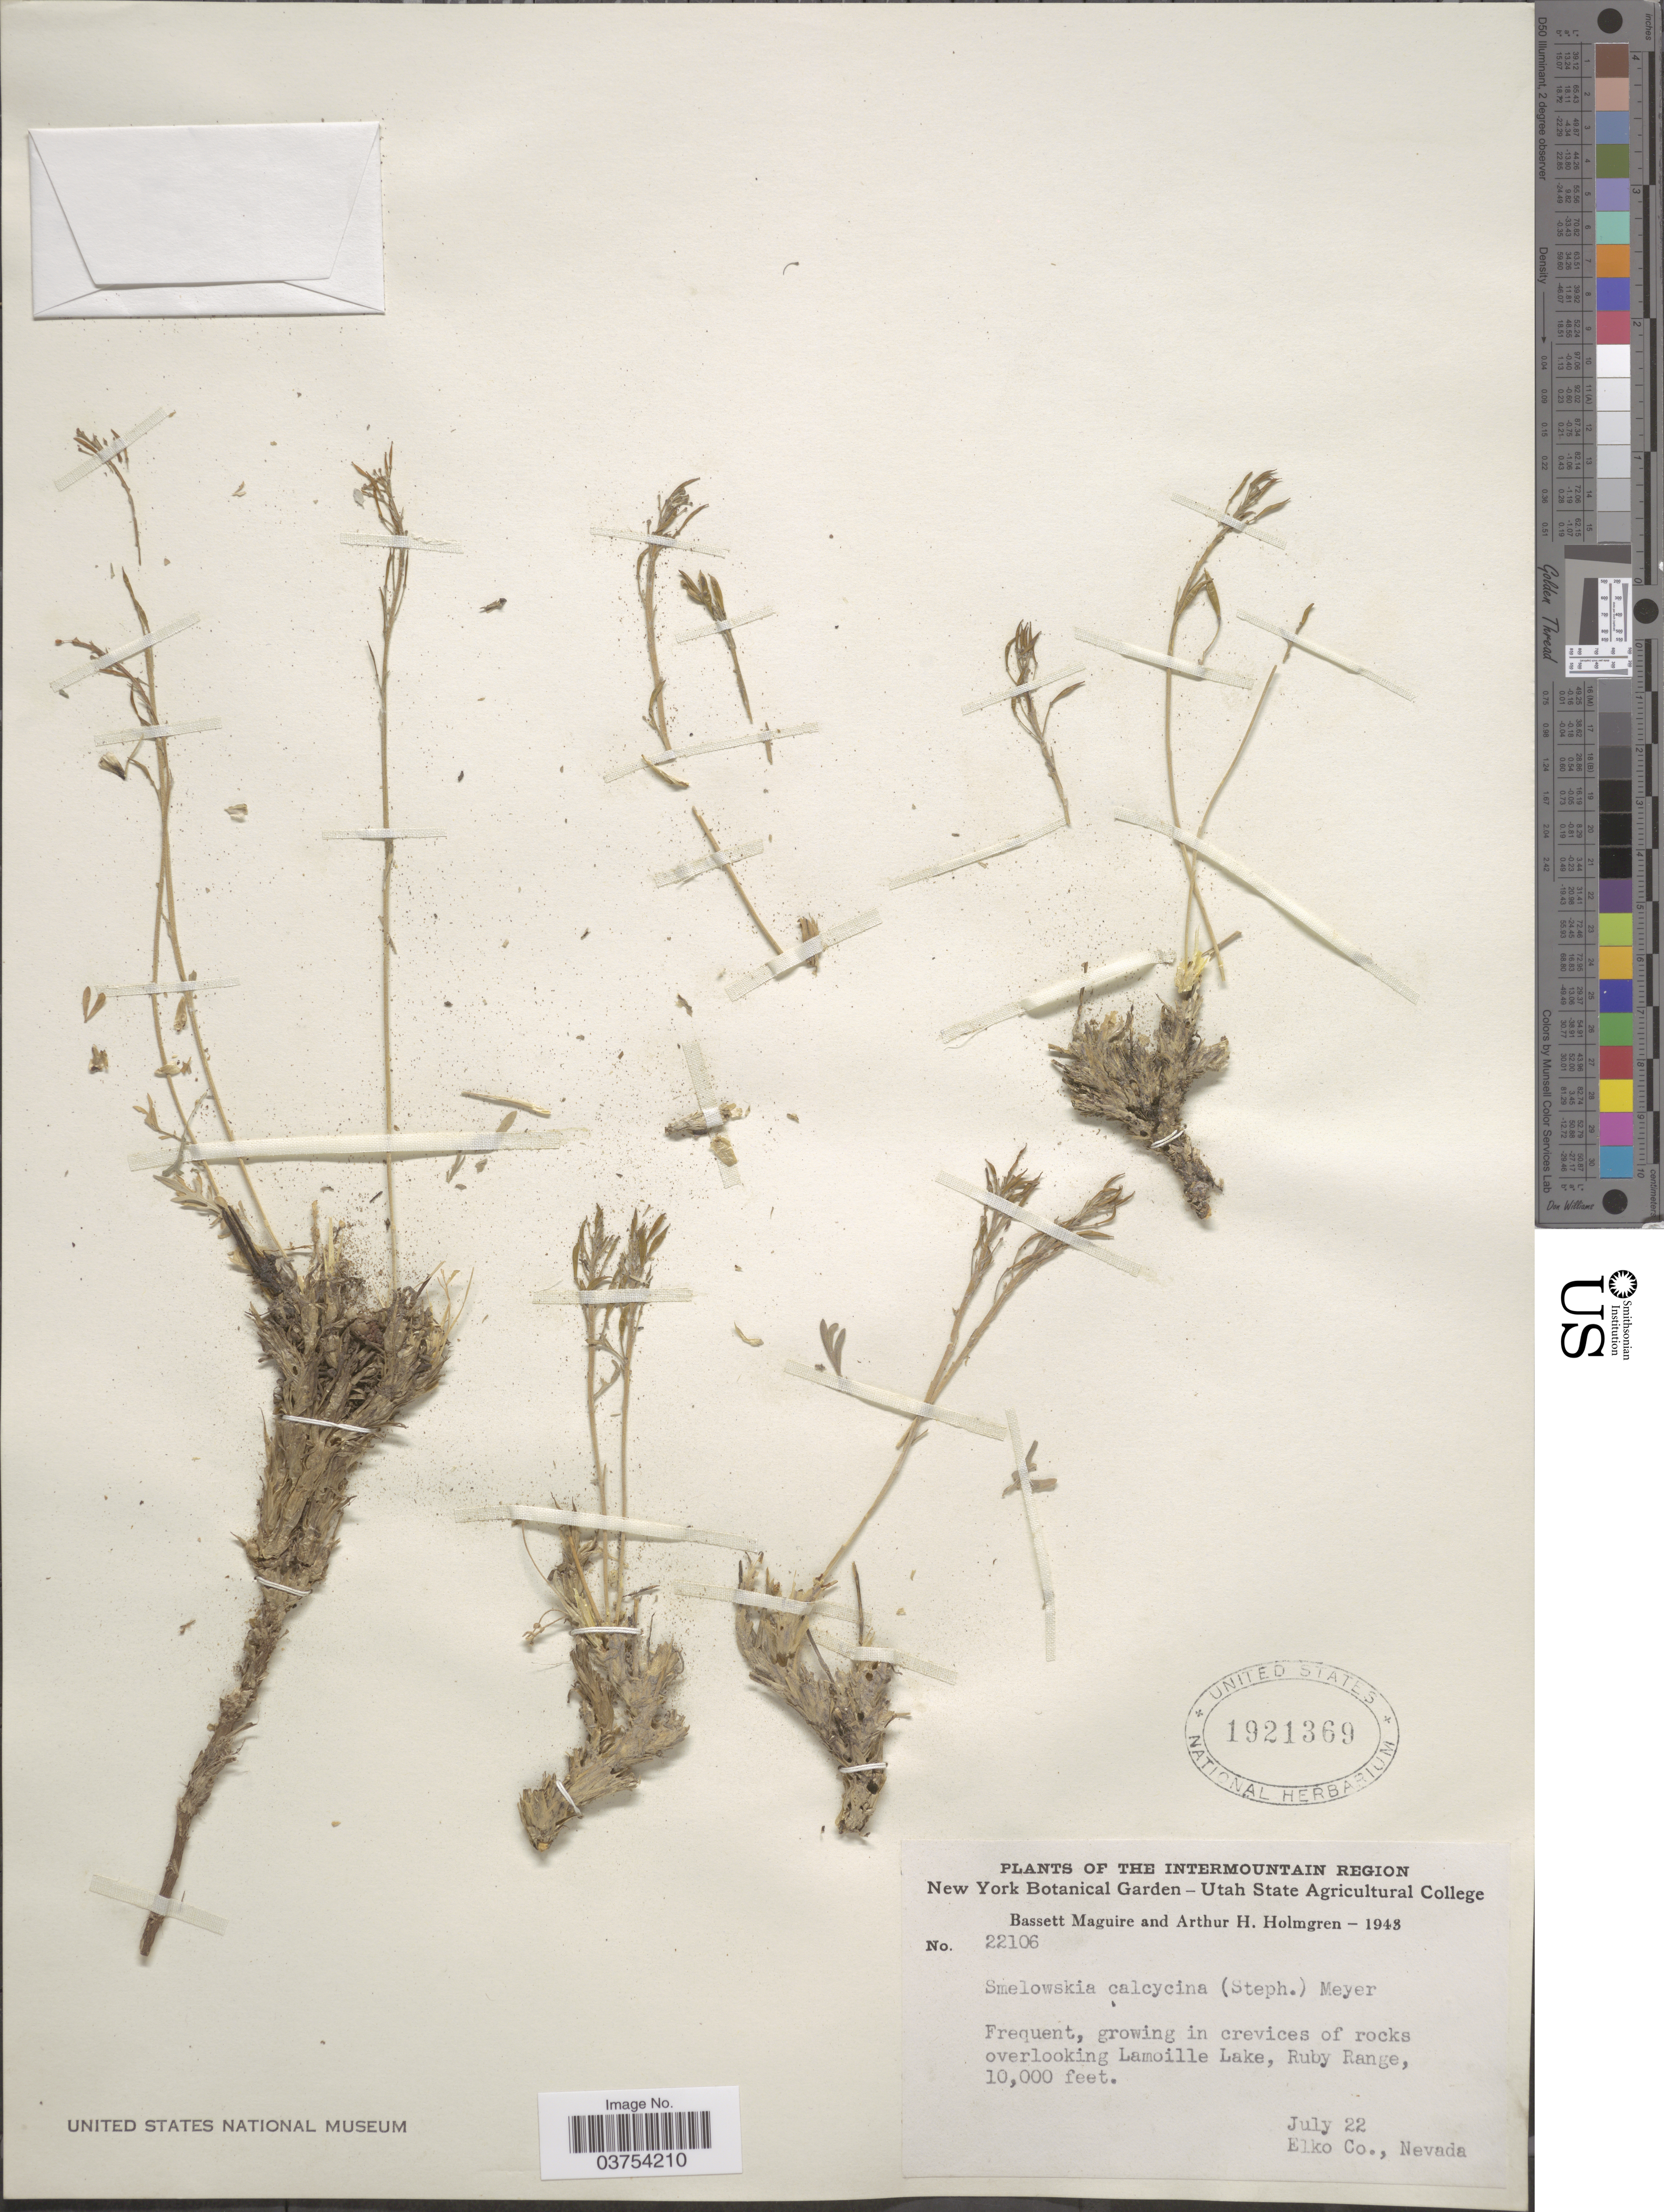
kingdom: Plantae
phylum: Tracheophyta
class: Magnoliopsida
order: Brassicales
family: Brassicaceae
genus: Smelowskia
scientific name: Smelowskia calycina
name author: (Stephan) C.A. Mey.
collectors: B. Maguire & A. H. Holmgren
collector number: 22106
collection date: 1943-07-22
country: United States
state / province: Utah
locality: The Intermountain Region. Overlooking Lamoille Lake, Ruby Range, Elko Co.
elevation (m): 3048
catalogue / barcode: US 1921369